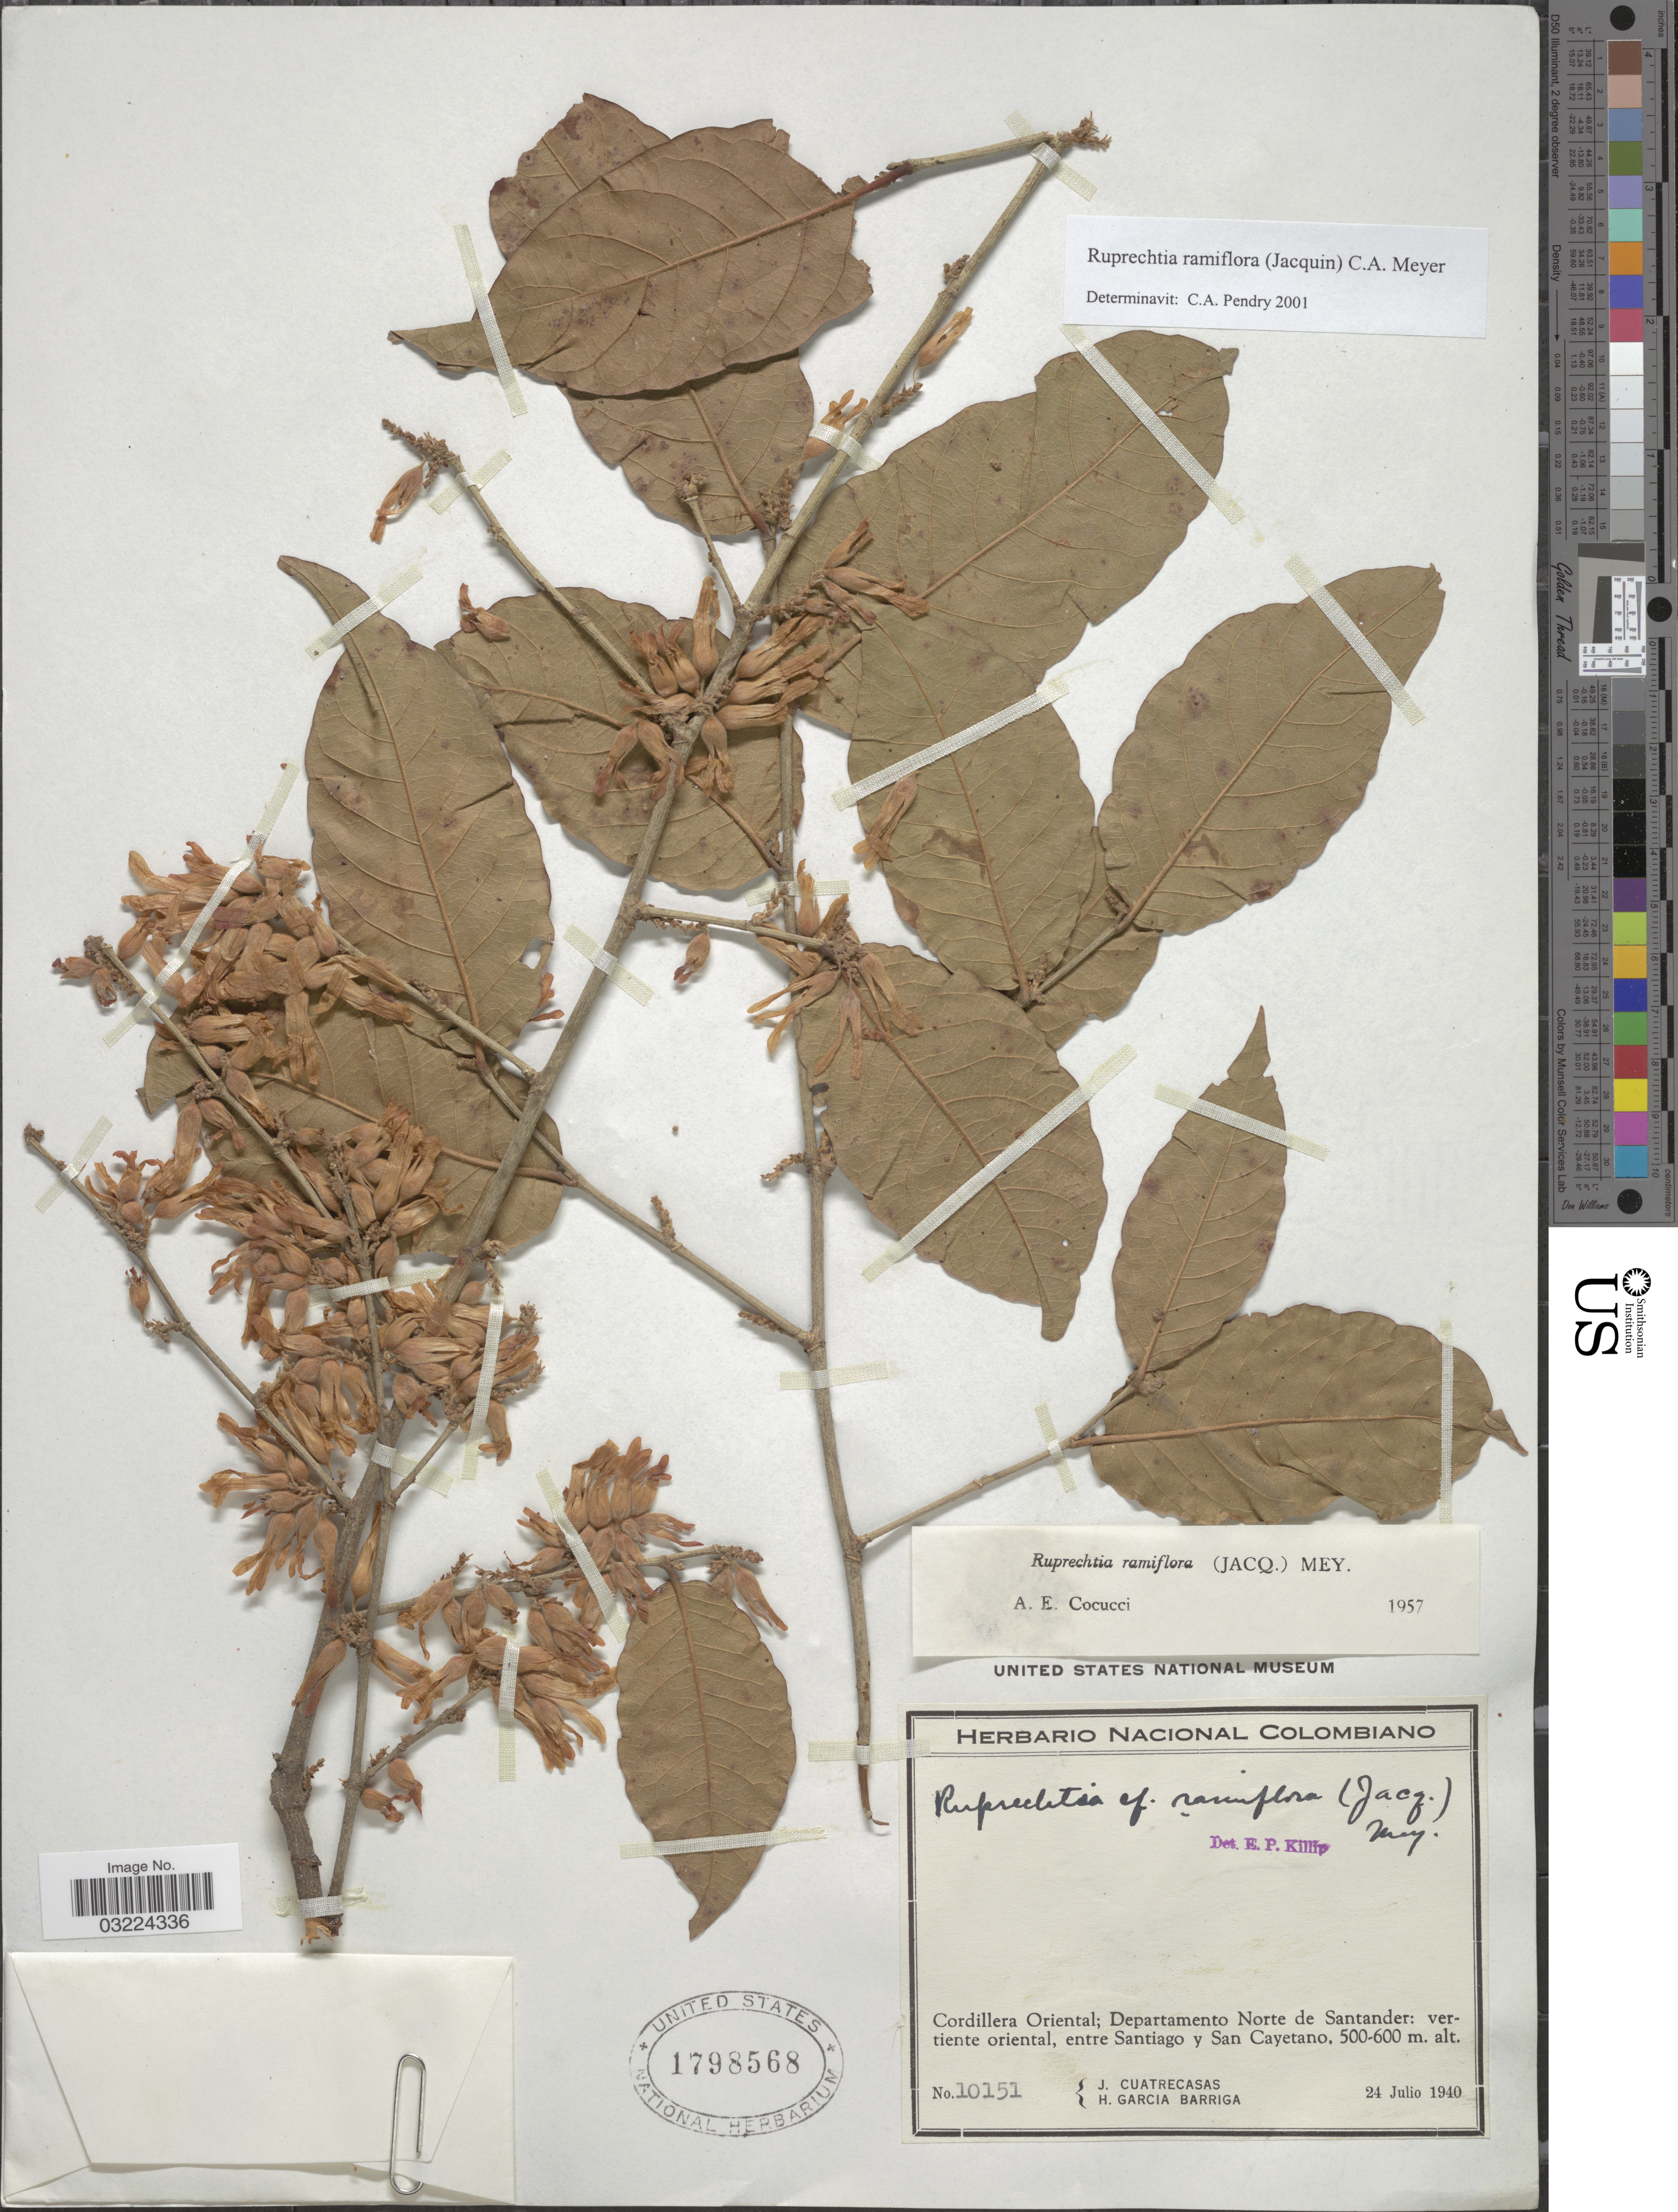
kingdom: Plantae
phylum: Tracheophyta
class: Magnoliopsida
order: Caryophyllales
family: Polygonaceae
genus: Ruprechtia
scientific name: Ruprechtia ramiflora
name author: (Jacq.) C.A. Mey.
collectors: J. Cuatrecasas & H. García Barriga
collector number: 10151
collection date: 1940-07-24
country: Colombia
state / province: Norte de Santander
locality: Cordillera Oriental; Departamento Norte de Santander: vertiente oriental, entre Santiago y San Cayetano.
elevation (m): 500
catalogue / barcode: US 1798568